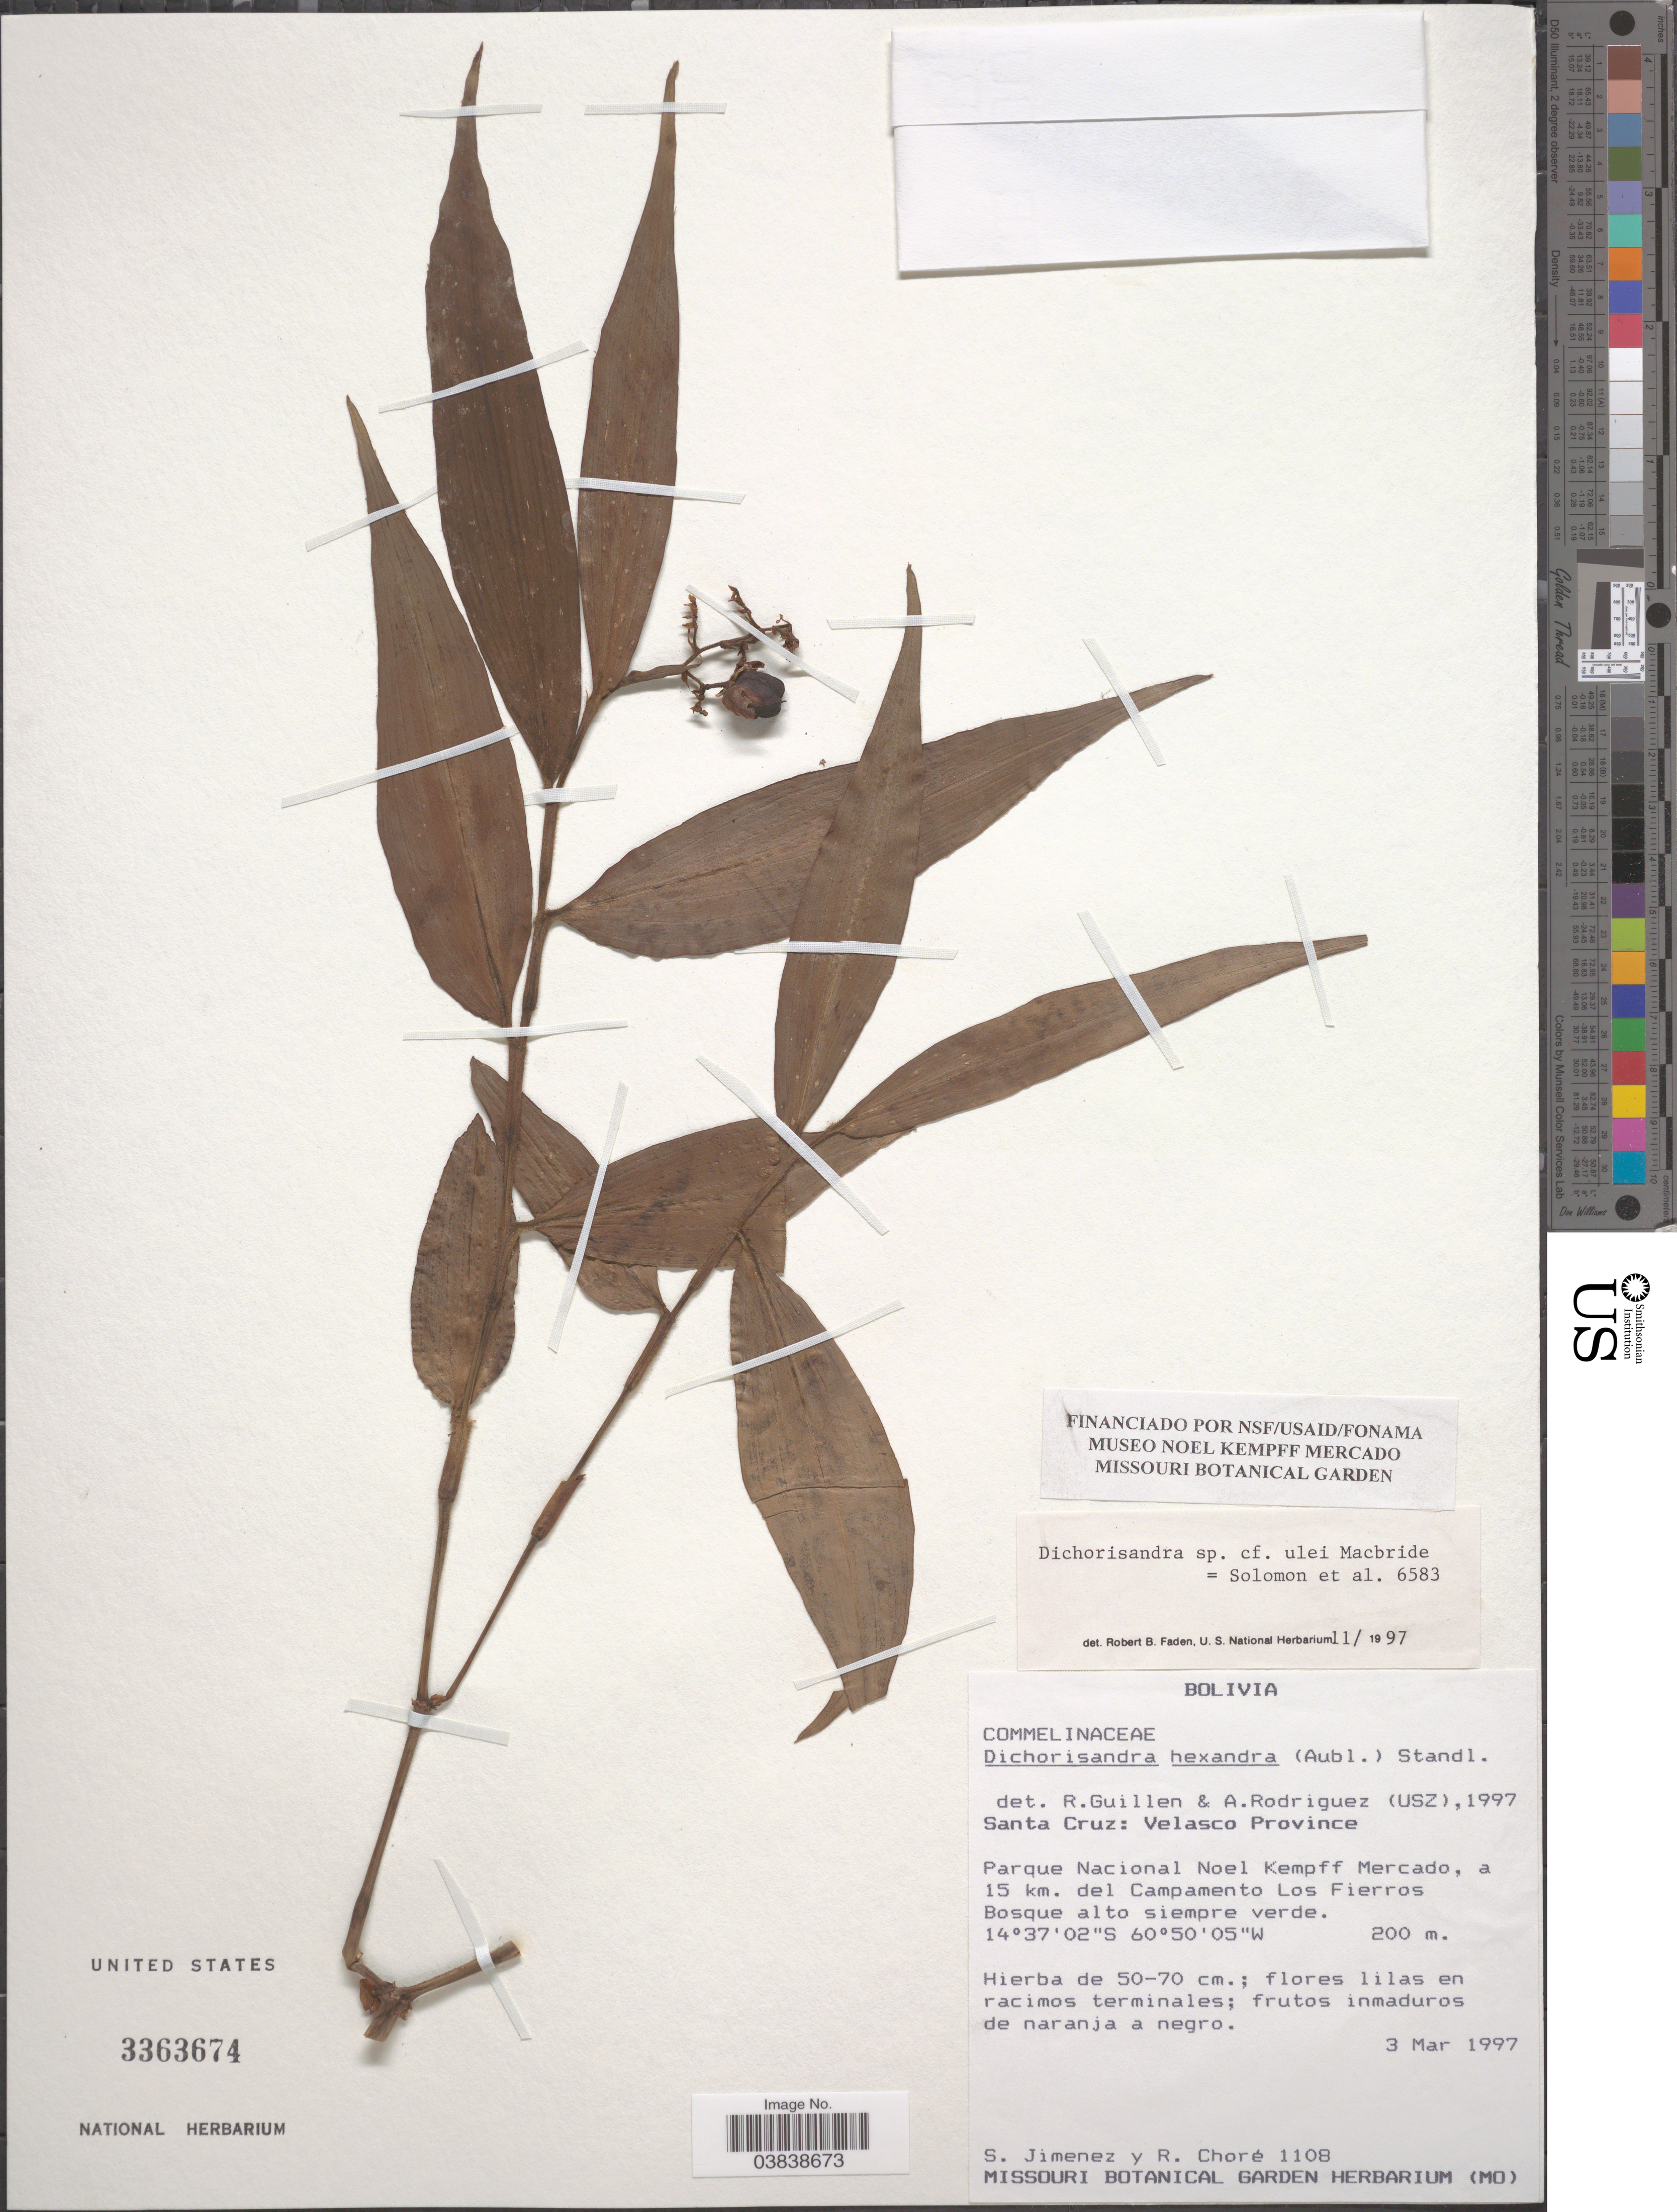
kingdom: Plantae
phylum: Tracheophyta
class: Liliopsida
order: Commelinales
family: Commelinaceae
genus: Dichorisandra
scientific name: Dichorisandra sp.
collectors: S. Jiménez & R. Choré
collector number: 1108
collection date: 1997-03-03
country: Bolivia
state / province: Santa Cruz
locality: Velasco Province. Parque Nacional Noel Kempff Mercado, a 15 km. del Campamento Los Fierros.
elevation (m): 200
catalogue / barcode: US 3363674